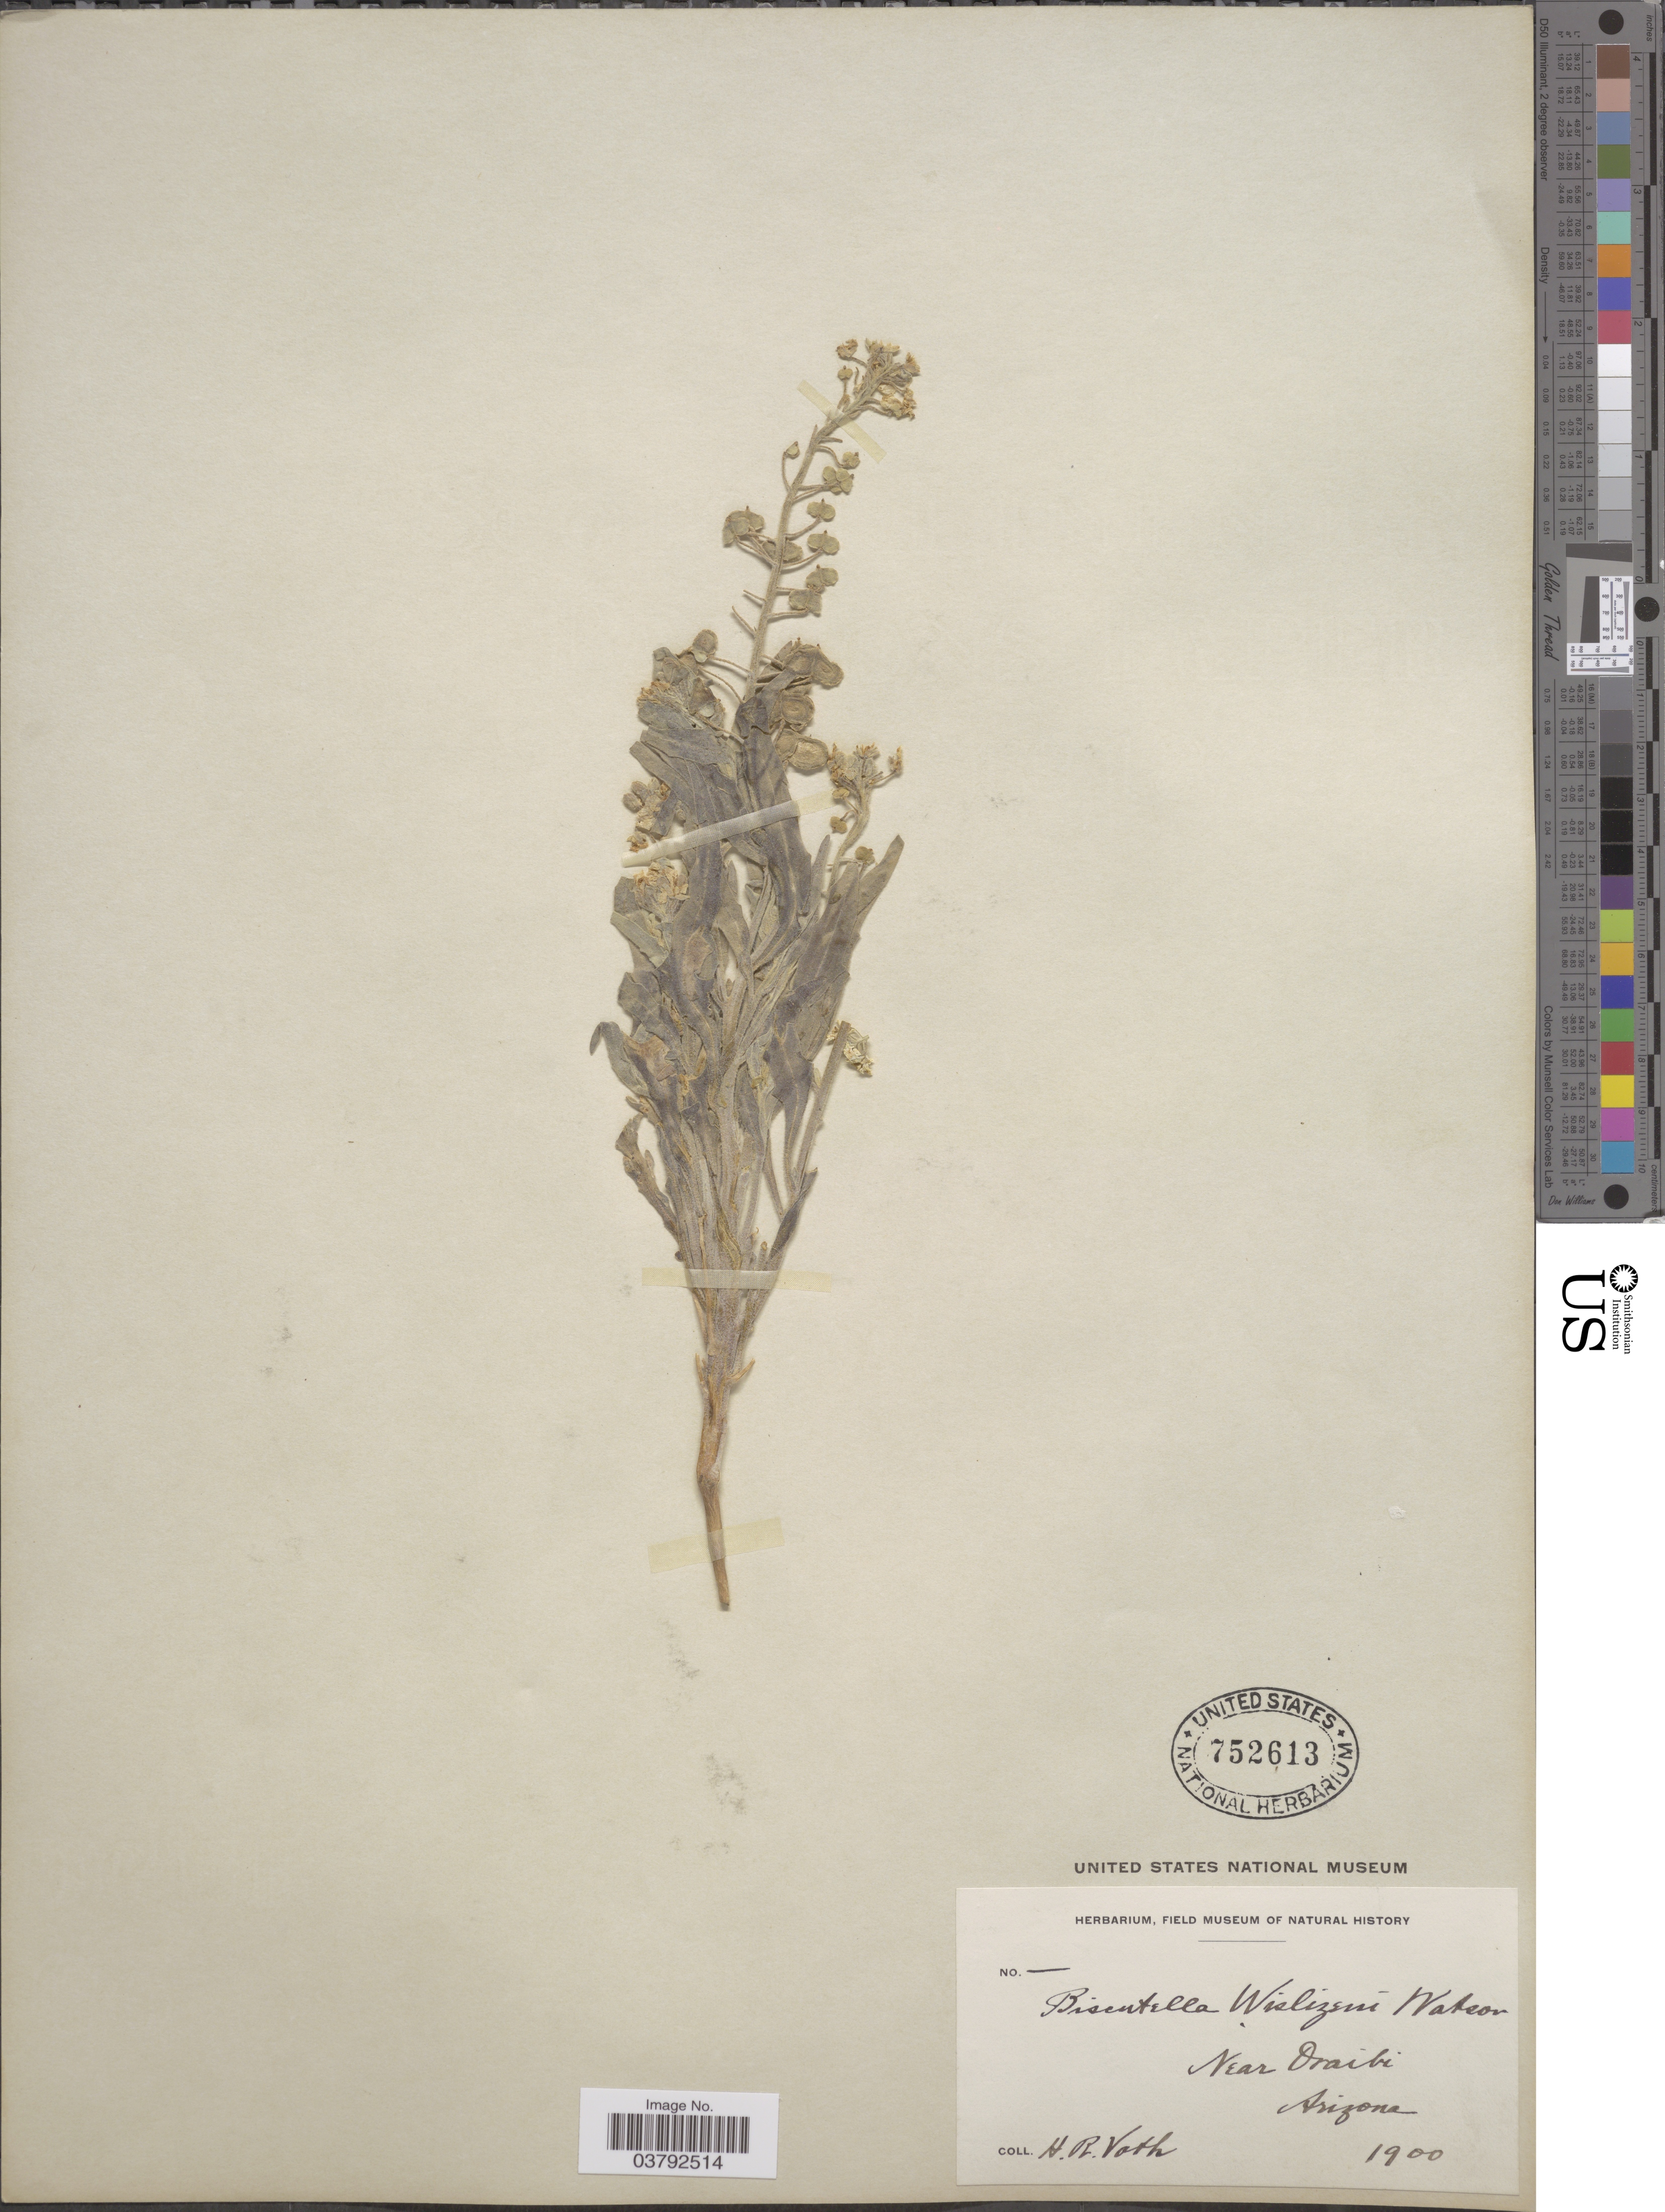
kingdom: Plantae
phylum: Tracheophyta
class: Magnoliopsida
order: Brassicales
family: Brassicaceae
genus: Dithyrea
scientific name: Dithyrea wislizeni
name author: Engelm.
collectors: H. Voth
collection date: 1900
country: United States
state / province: Arizona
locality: Near Oraibi.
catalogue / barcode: US 752613